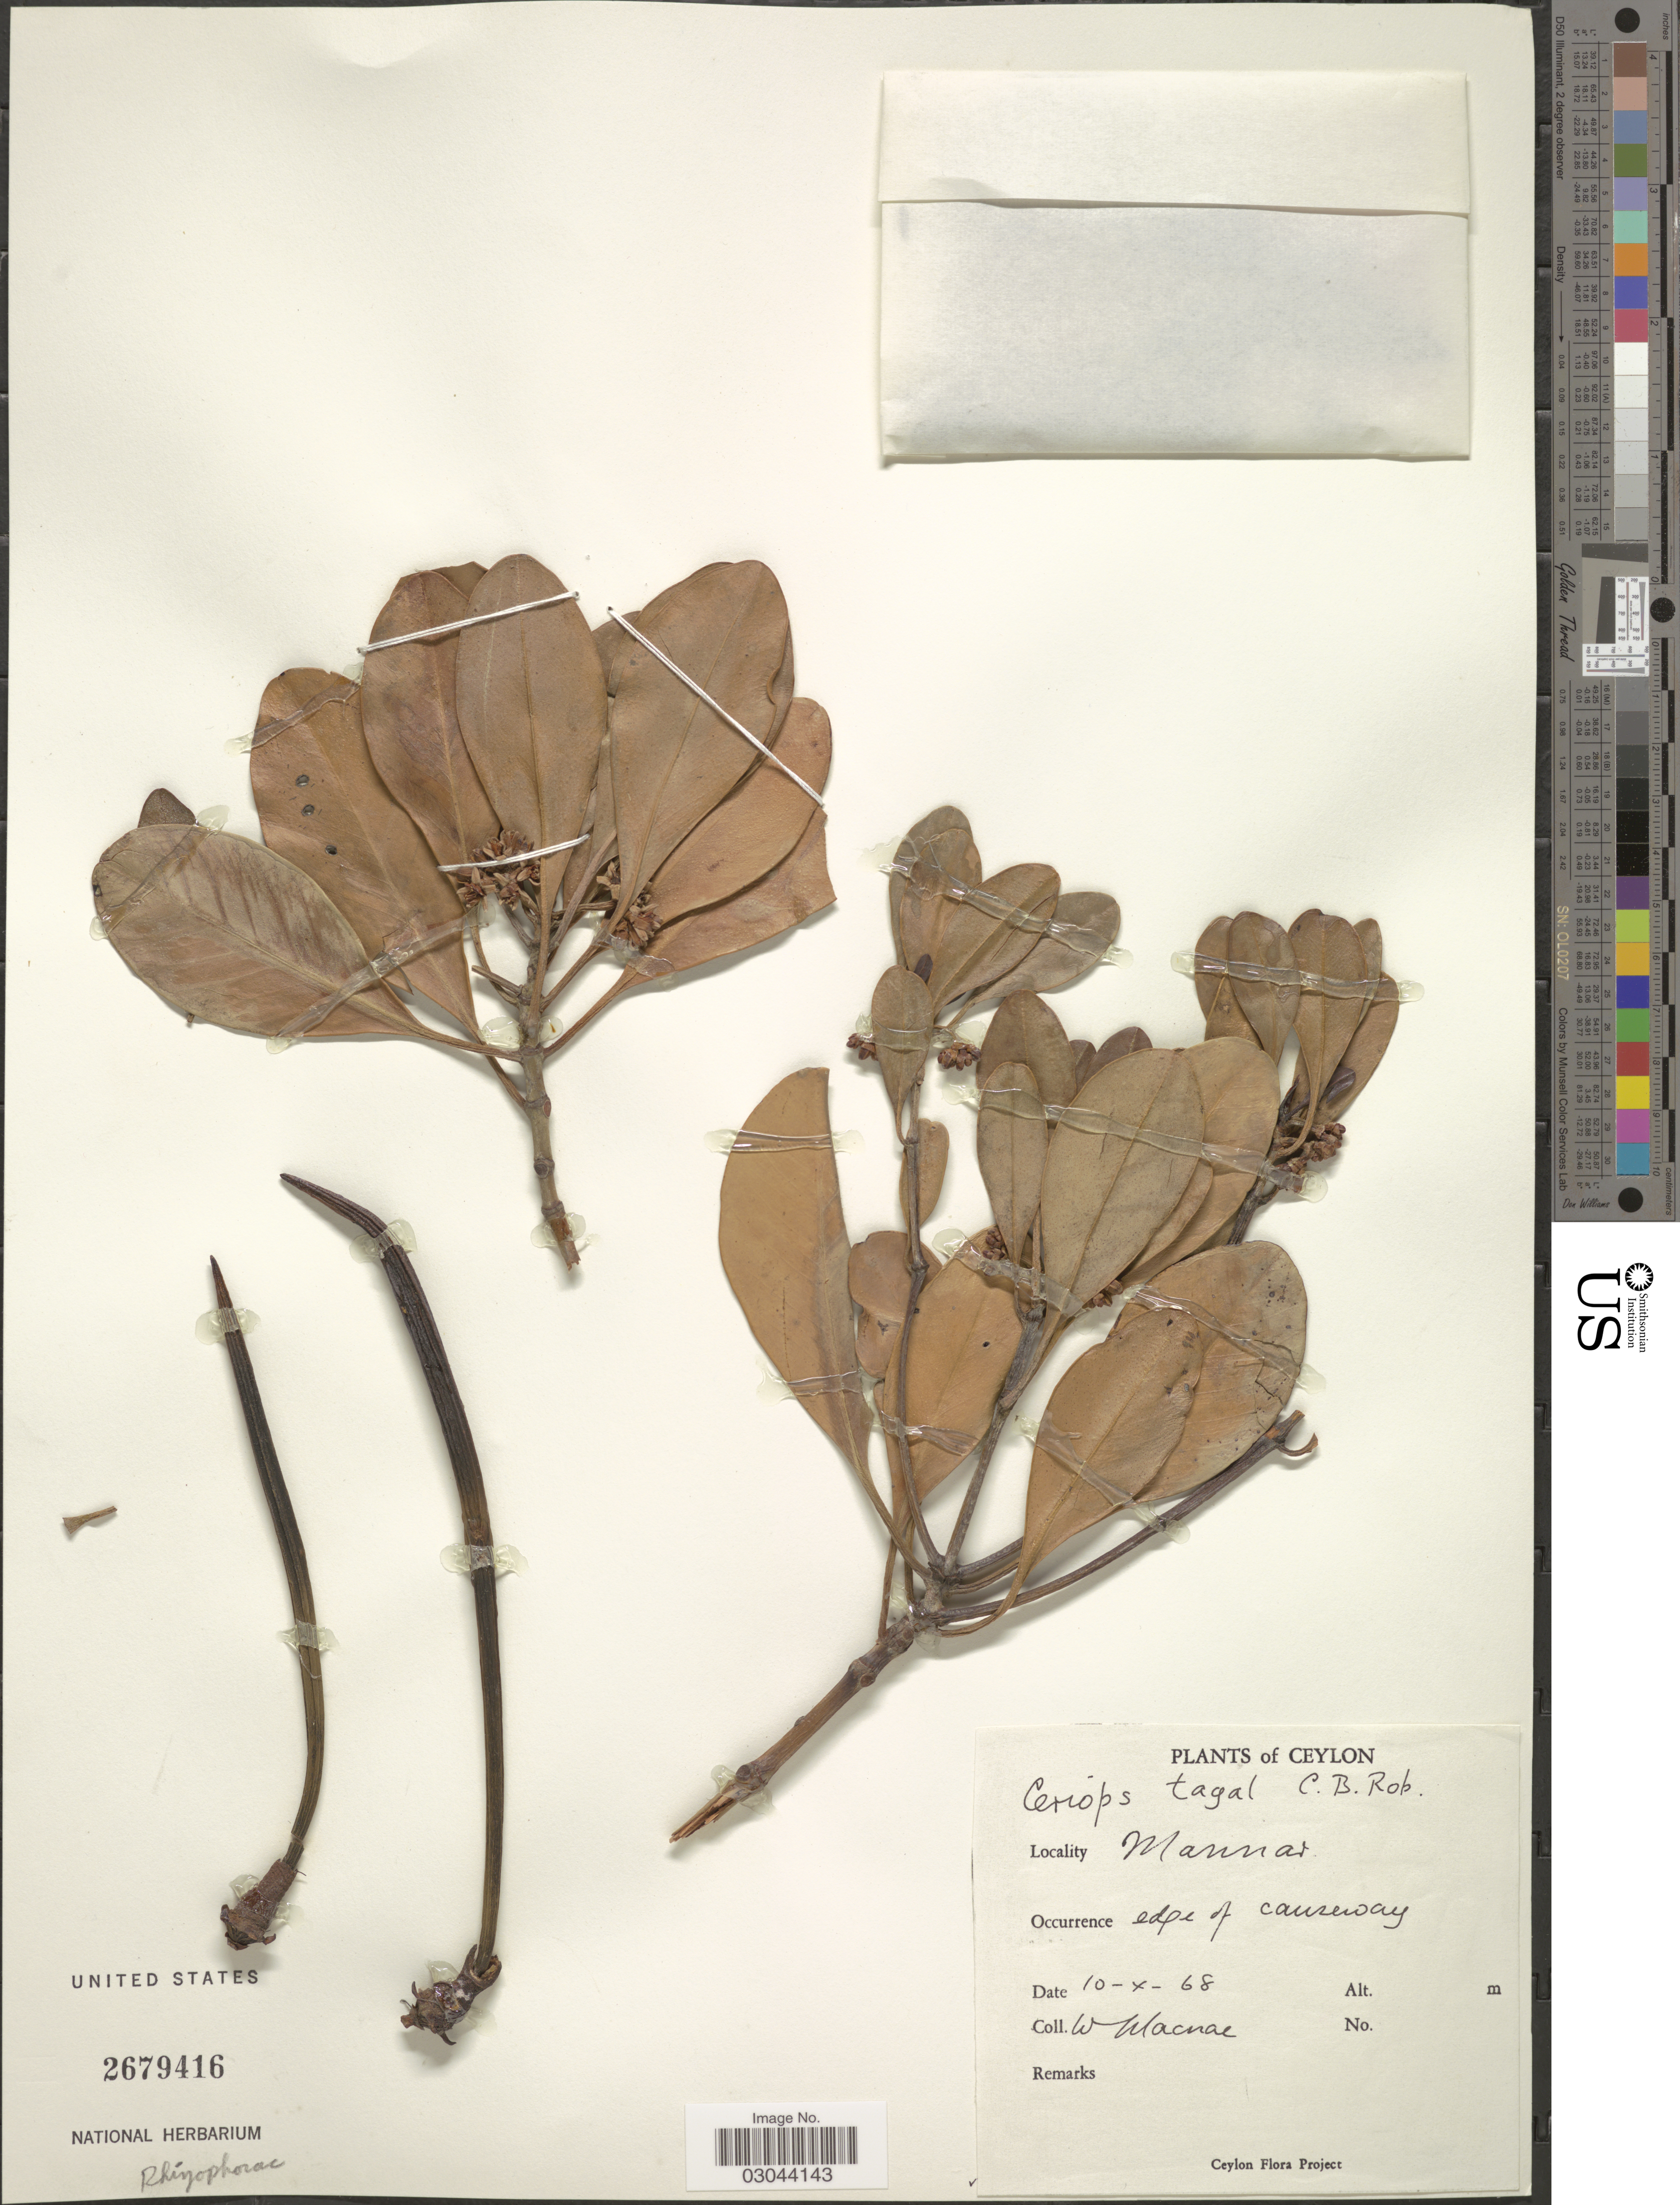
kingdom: Plantae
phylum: Tracheophyta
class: Magnoliopsida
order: Malpighiales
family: Rhizophoraceae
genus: Ceriops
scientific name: Ceriops tagal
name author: (Perr.) C.B. Rob.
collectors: W. MacNae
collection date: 1968-10-10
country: Sri Lanka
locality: Ceylon. Mannar. Edge of causeway.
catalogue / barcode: US 2679416